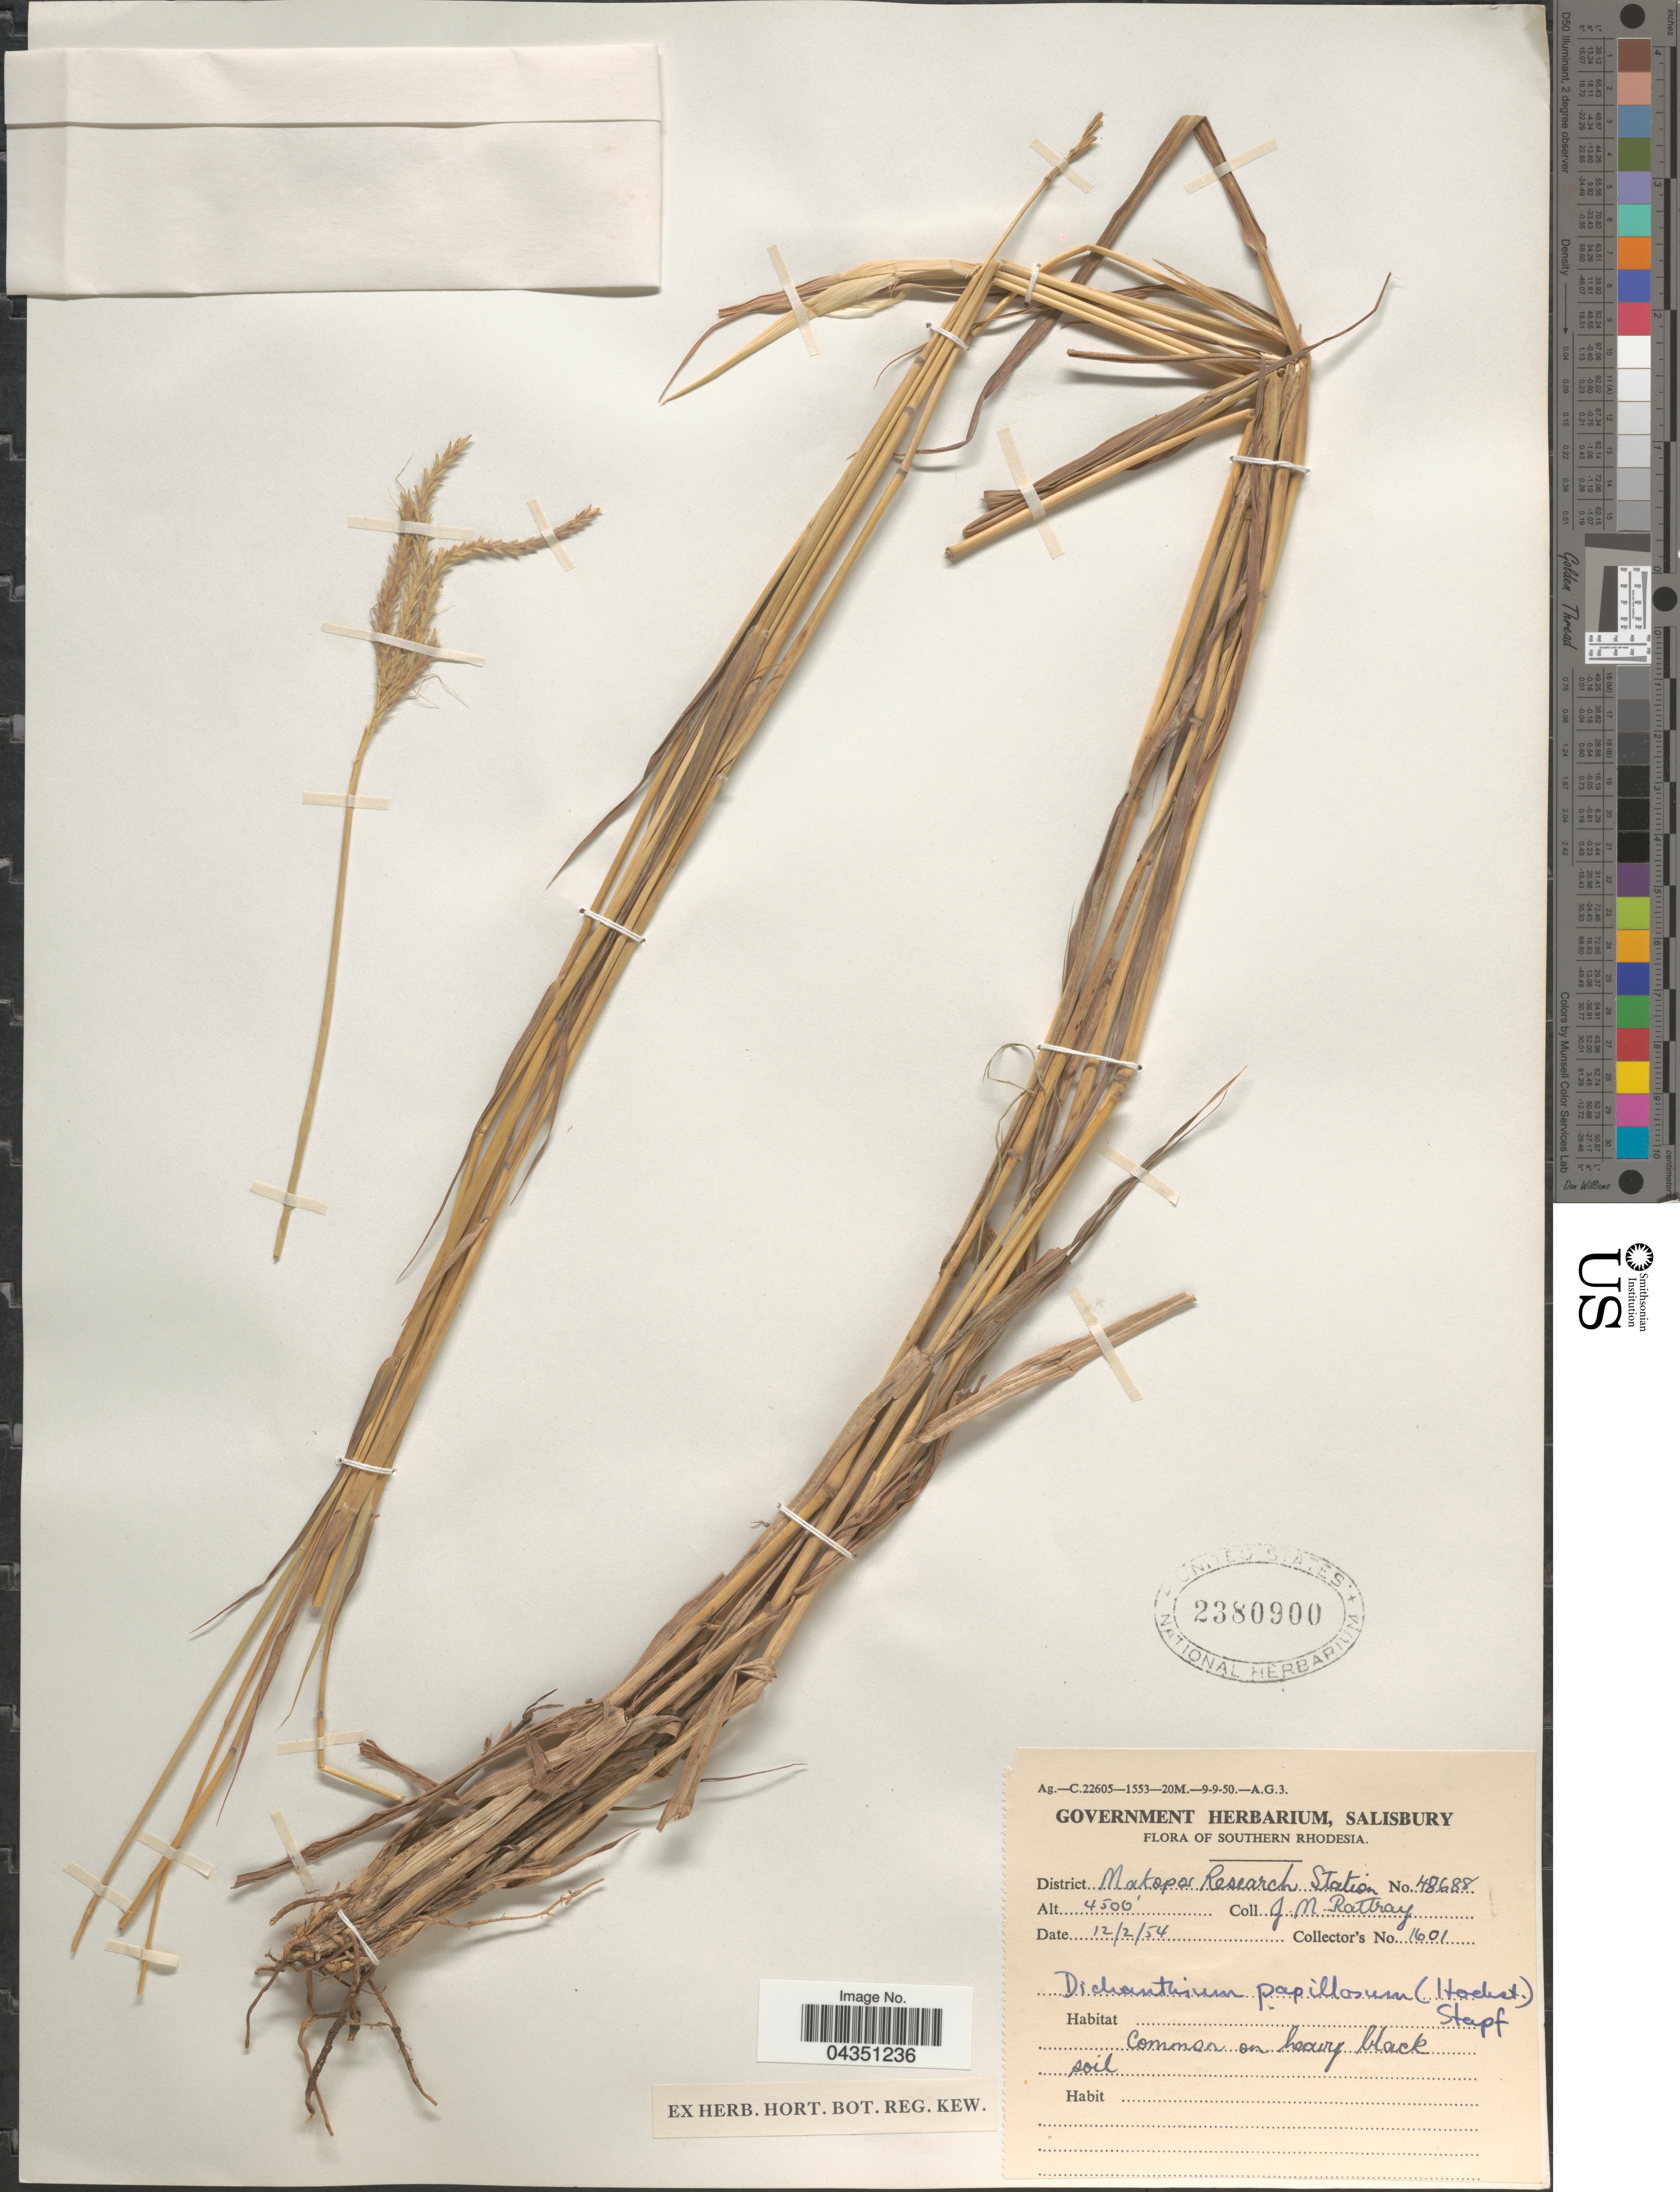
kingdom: Plantae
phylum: Tracheophyta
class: Liliopsida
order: Poales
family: Poaceae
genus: Dichanthium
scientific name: Dichanthium annulatum var. papillosum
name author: (Hochst. ex A. Rich.) de Wet & Harlan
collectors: J. Rattray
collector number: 1601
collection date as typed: Transcribed d/m/y: 12/2/54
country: Zimbabwe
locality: Southern Rhodesia. District Matopos Research Station.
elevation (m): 1372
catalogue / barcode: US 2380900